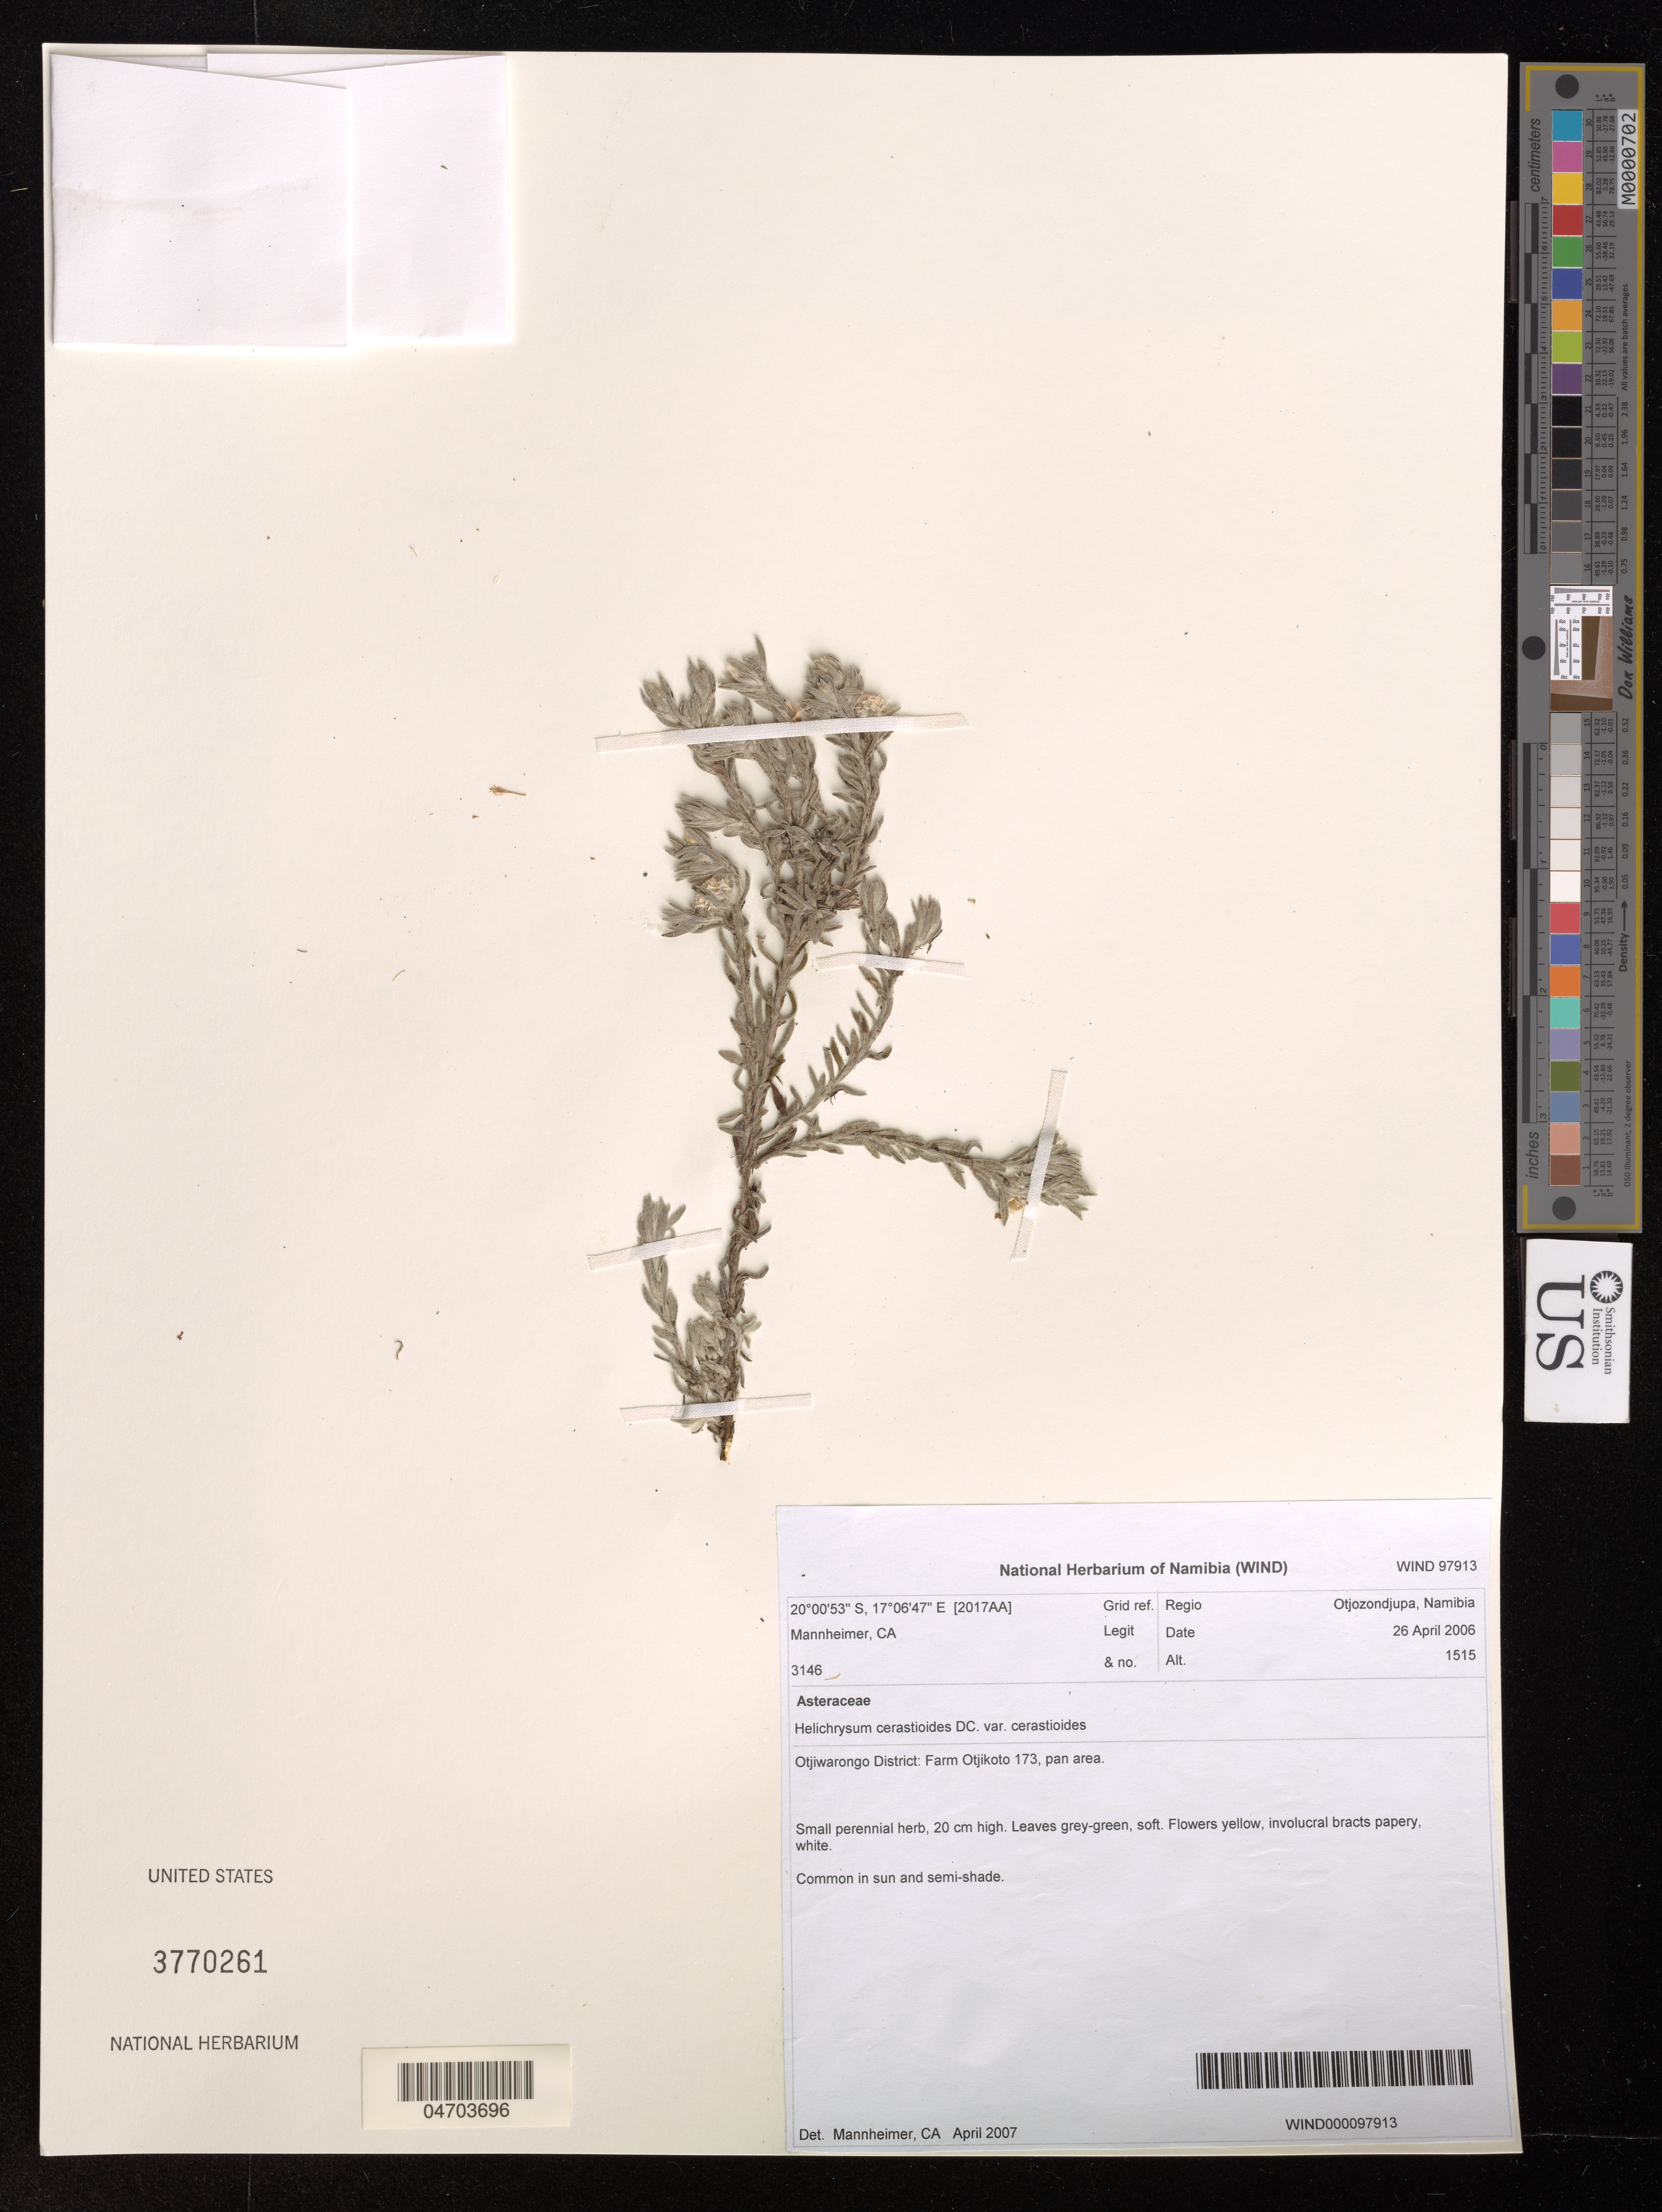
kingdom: Plantae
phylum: Tracheophyta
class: Magnoliopsida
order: Asterales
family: Asteraceae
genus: Helichrysum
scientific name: Helichrysum cerastioides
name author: DC.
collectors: C. A. Mannheimer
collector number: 3146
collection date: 2006-04-26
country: Namibia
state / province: Otjozondjupa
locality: Otjiwarongo District: Farm Otjikoto 173.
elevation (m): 1515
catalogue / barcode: US 3770261